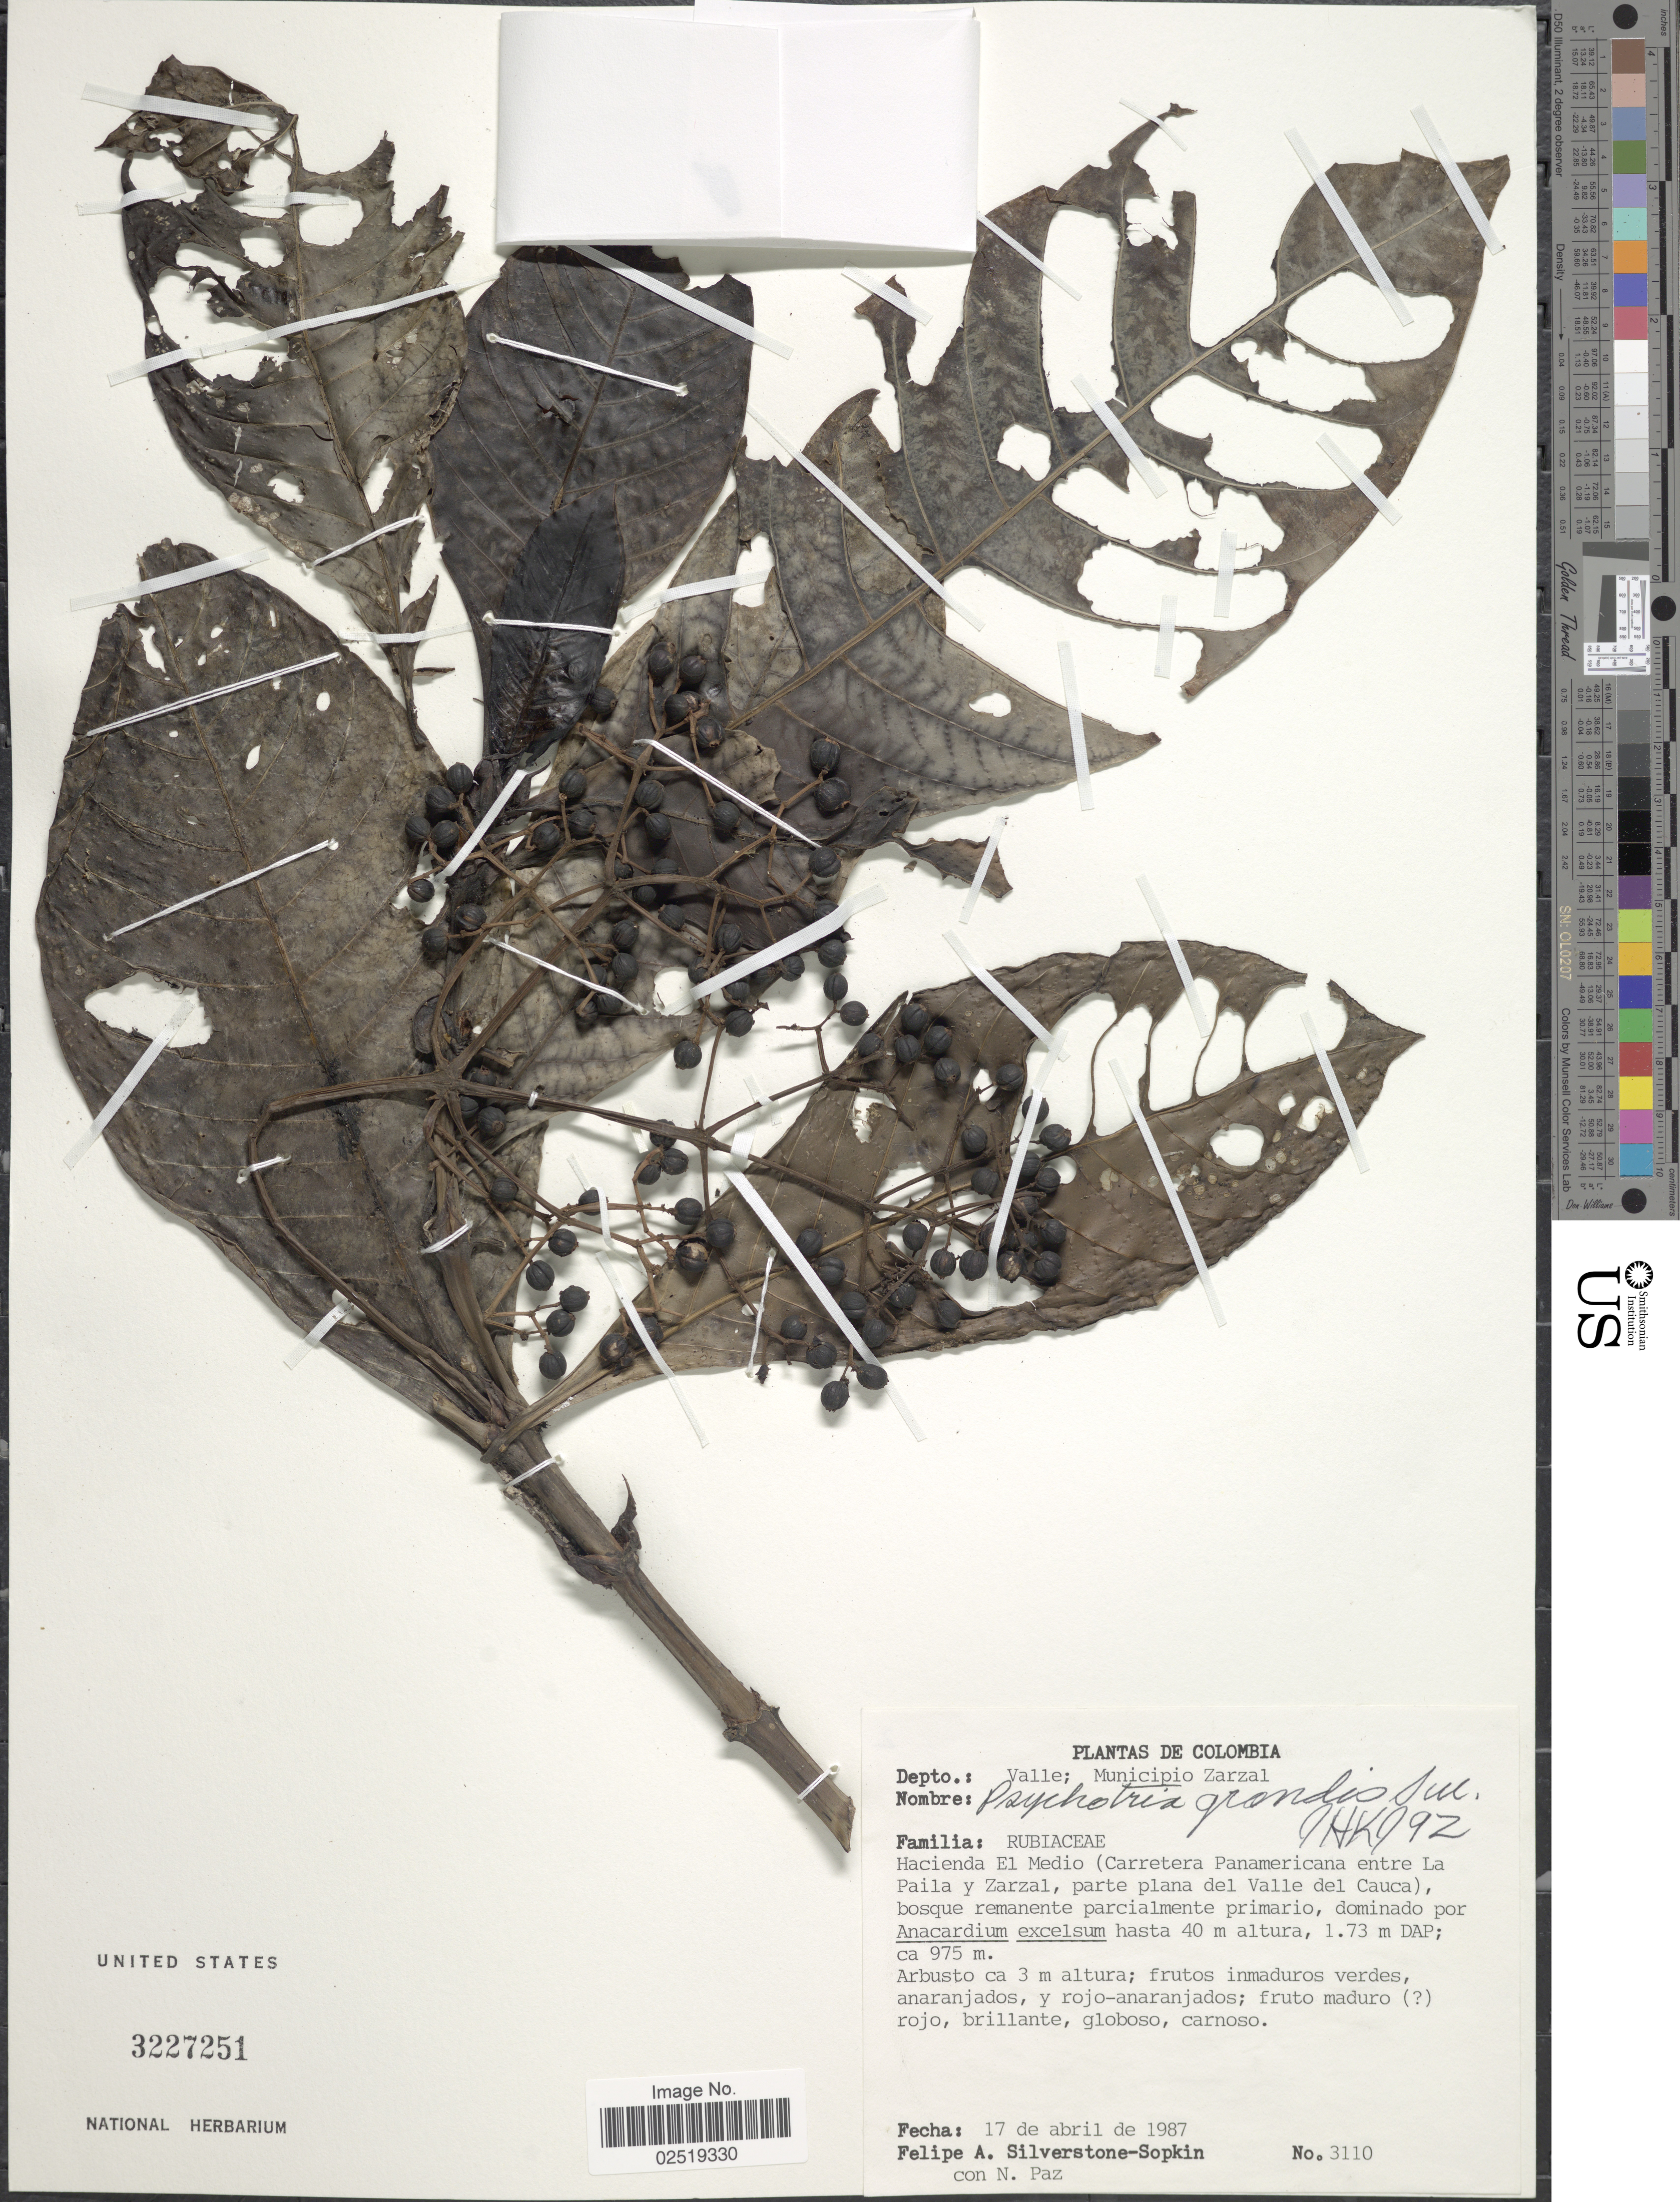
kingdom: Plantae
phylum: Tracheophyta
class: Magnoliopsida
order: Gentianales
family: Rubiaceae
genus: Psychotria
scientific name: Psychotria grandis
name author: Sw.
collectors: P. A. Silverstone-Sopkin & N. Paz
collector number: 3110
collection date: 1987-04-17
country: Colombia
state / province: Valle del Cauca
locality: Depto.: Valle; Municipio Zarzal. Hacienda El Medio (Carretera Panamericana entre La Paila y Zarzal, parte plana del Valle del Cauca)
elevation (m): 975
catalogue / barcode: US 3227251